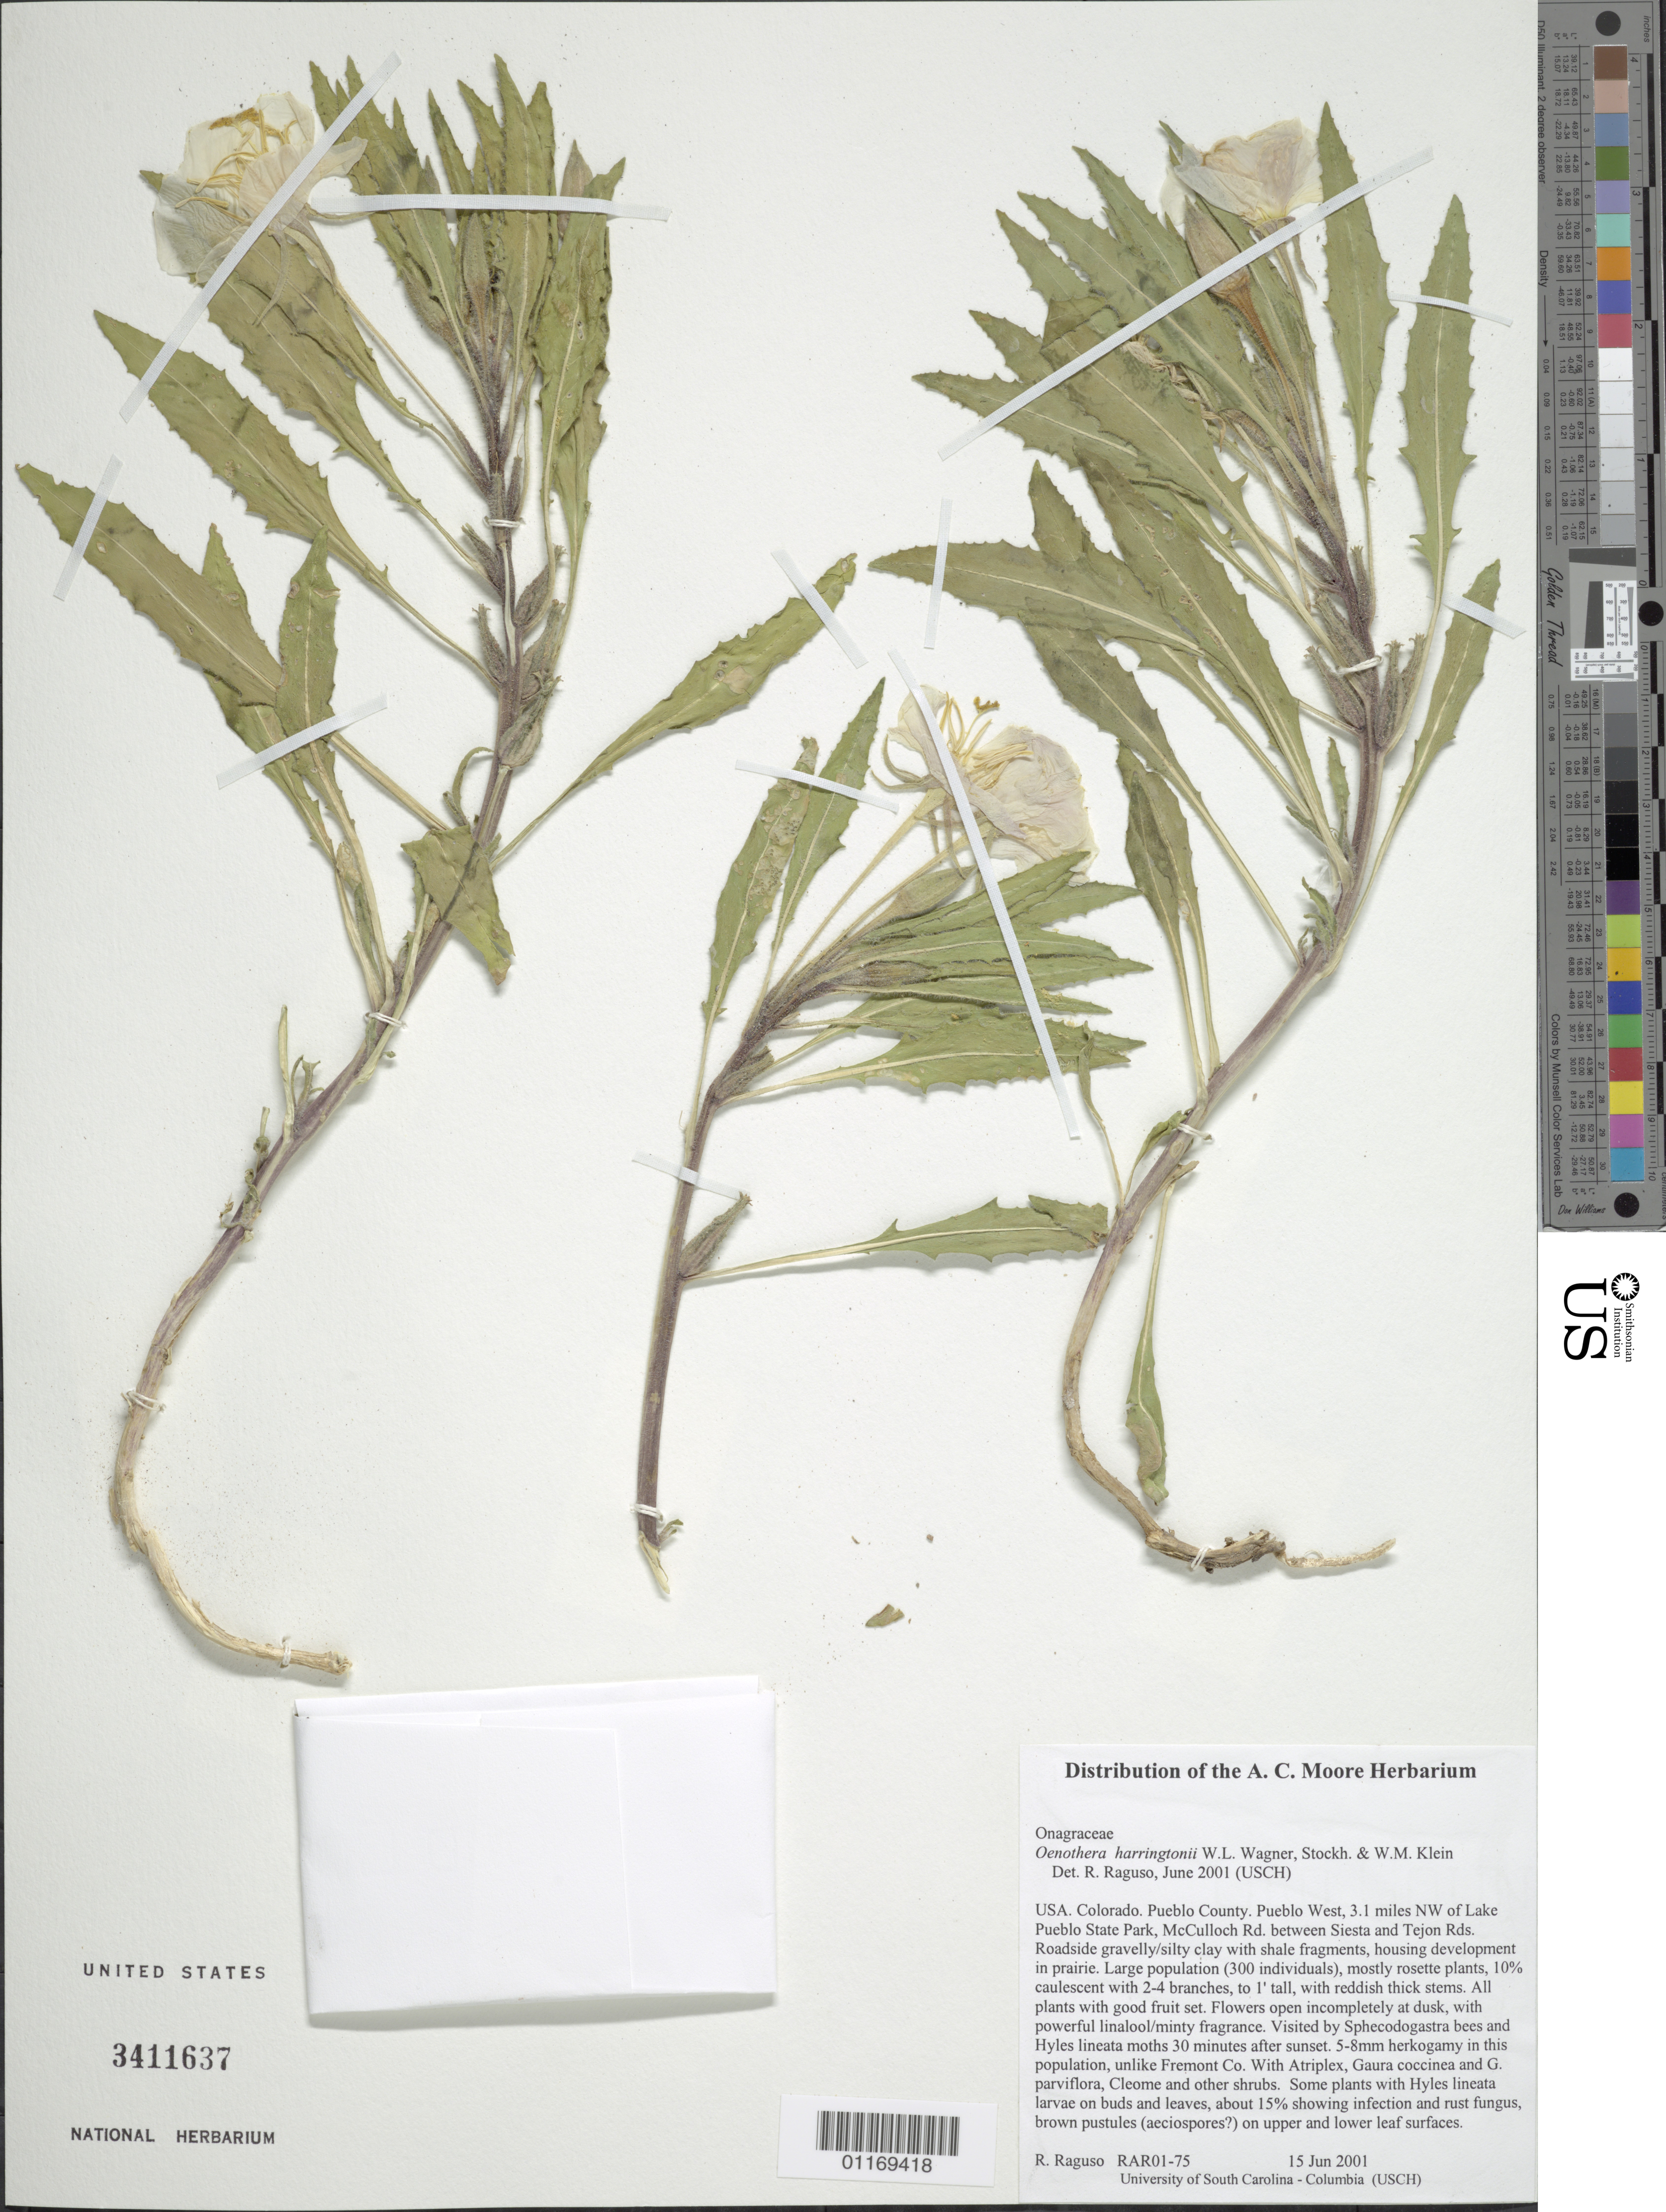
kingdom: Plantae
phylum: Tracheophyta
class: Magnoliopsida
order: Myrtales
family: Onagraceae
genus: Oenothera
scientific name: Oenothera harringtonii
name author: W.L. Wagner et al.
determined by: Raguso, Robert A.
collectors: R. Raguso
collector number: RAR01-75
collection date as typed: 15 Jun 2001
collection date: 2001-06-15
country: United States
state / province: Colorado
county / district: Pueblo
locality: Pueblo West, 3.1 miles NW of Lake Pueblo State Park, McCulloch Rd. between Siesta and Tejon Rds.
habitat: Roadside gravelly/silty clay with shale fragments, housing development in prairie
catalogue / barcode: US 3411637